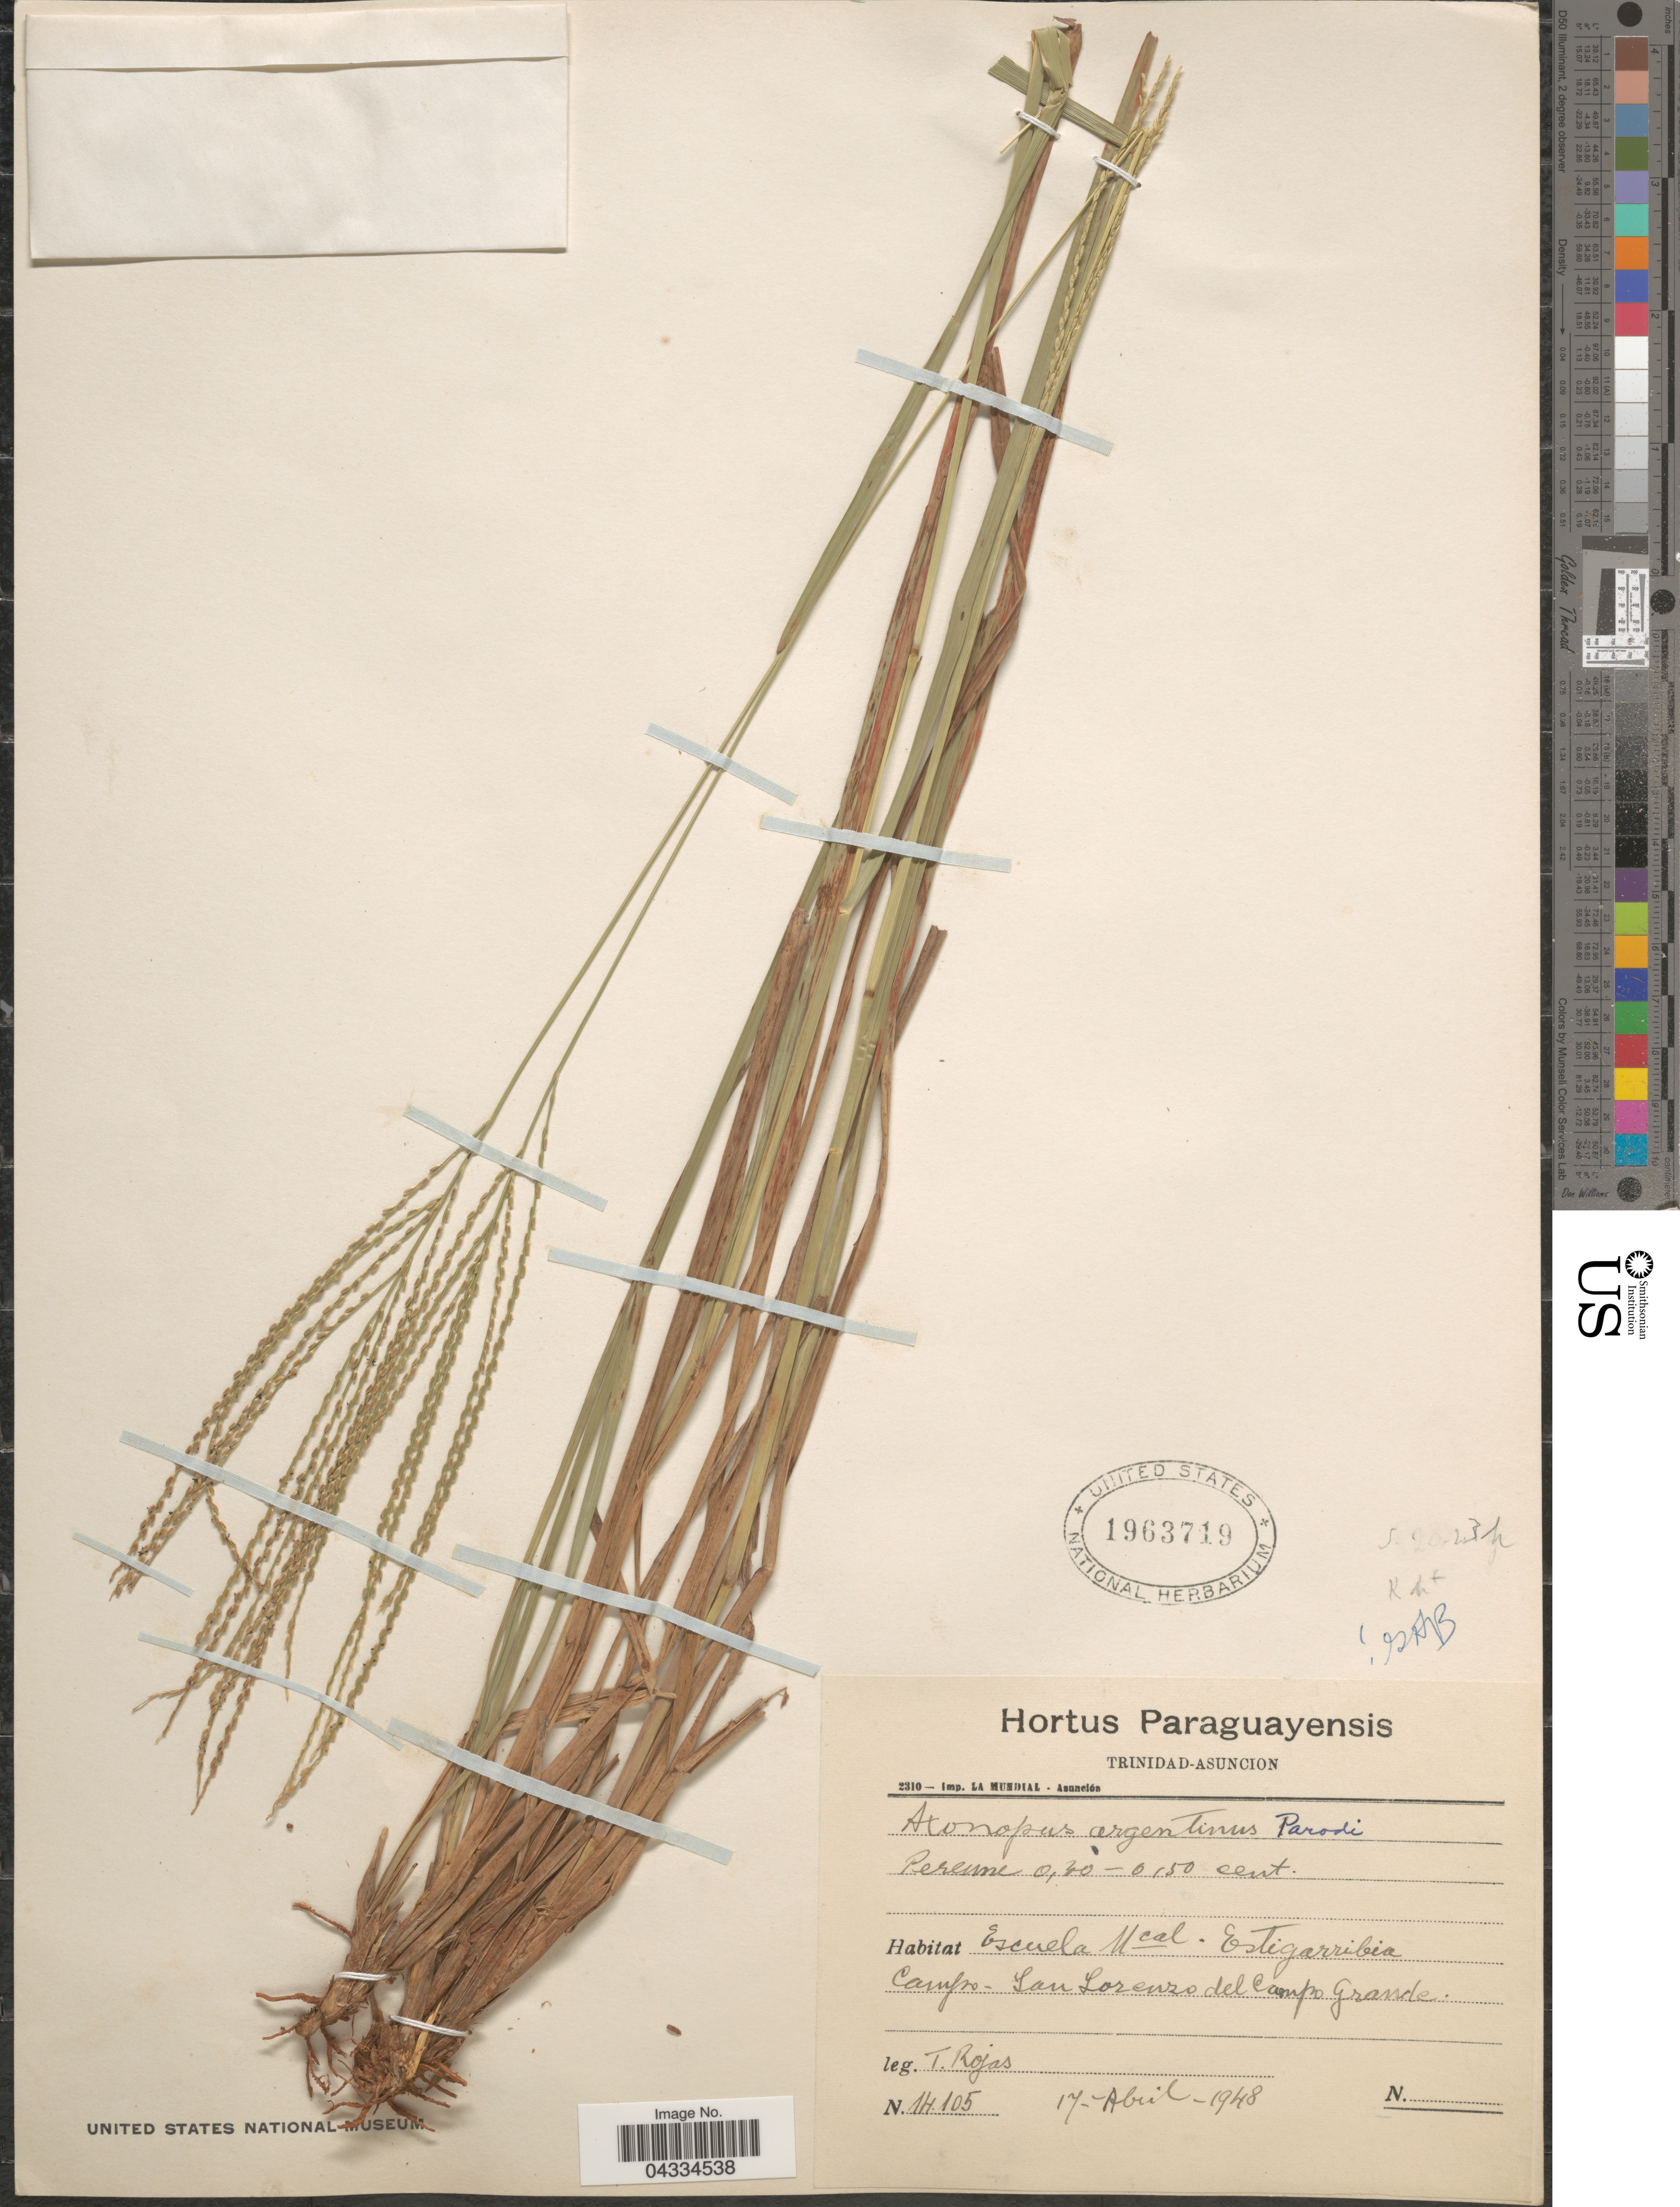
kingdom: Plantae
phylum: Tracheophyta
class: Liliopsida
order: Poales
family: Poaceae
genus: Axonopus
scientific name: Axonopus argentinus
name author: Parodi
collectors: T. Rojas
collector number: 14105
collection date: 1948-04-17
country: Paraguay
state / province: Asuncion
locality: Escuela Mcal. Estigarribia. Campo - San Lorenzo del Campo Grande.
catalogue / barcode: US 1963719